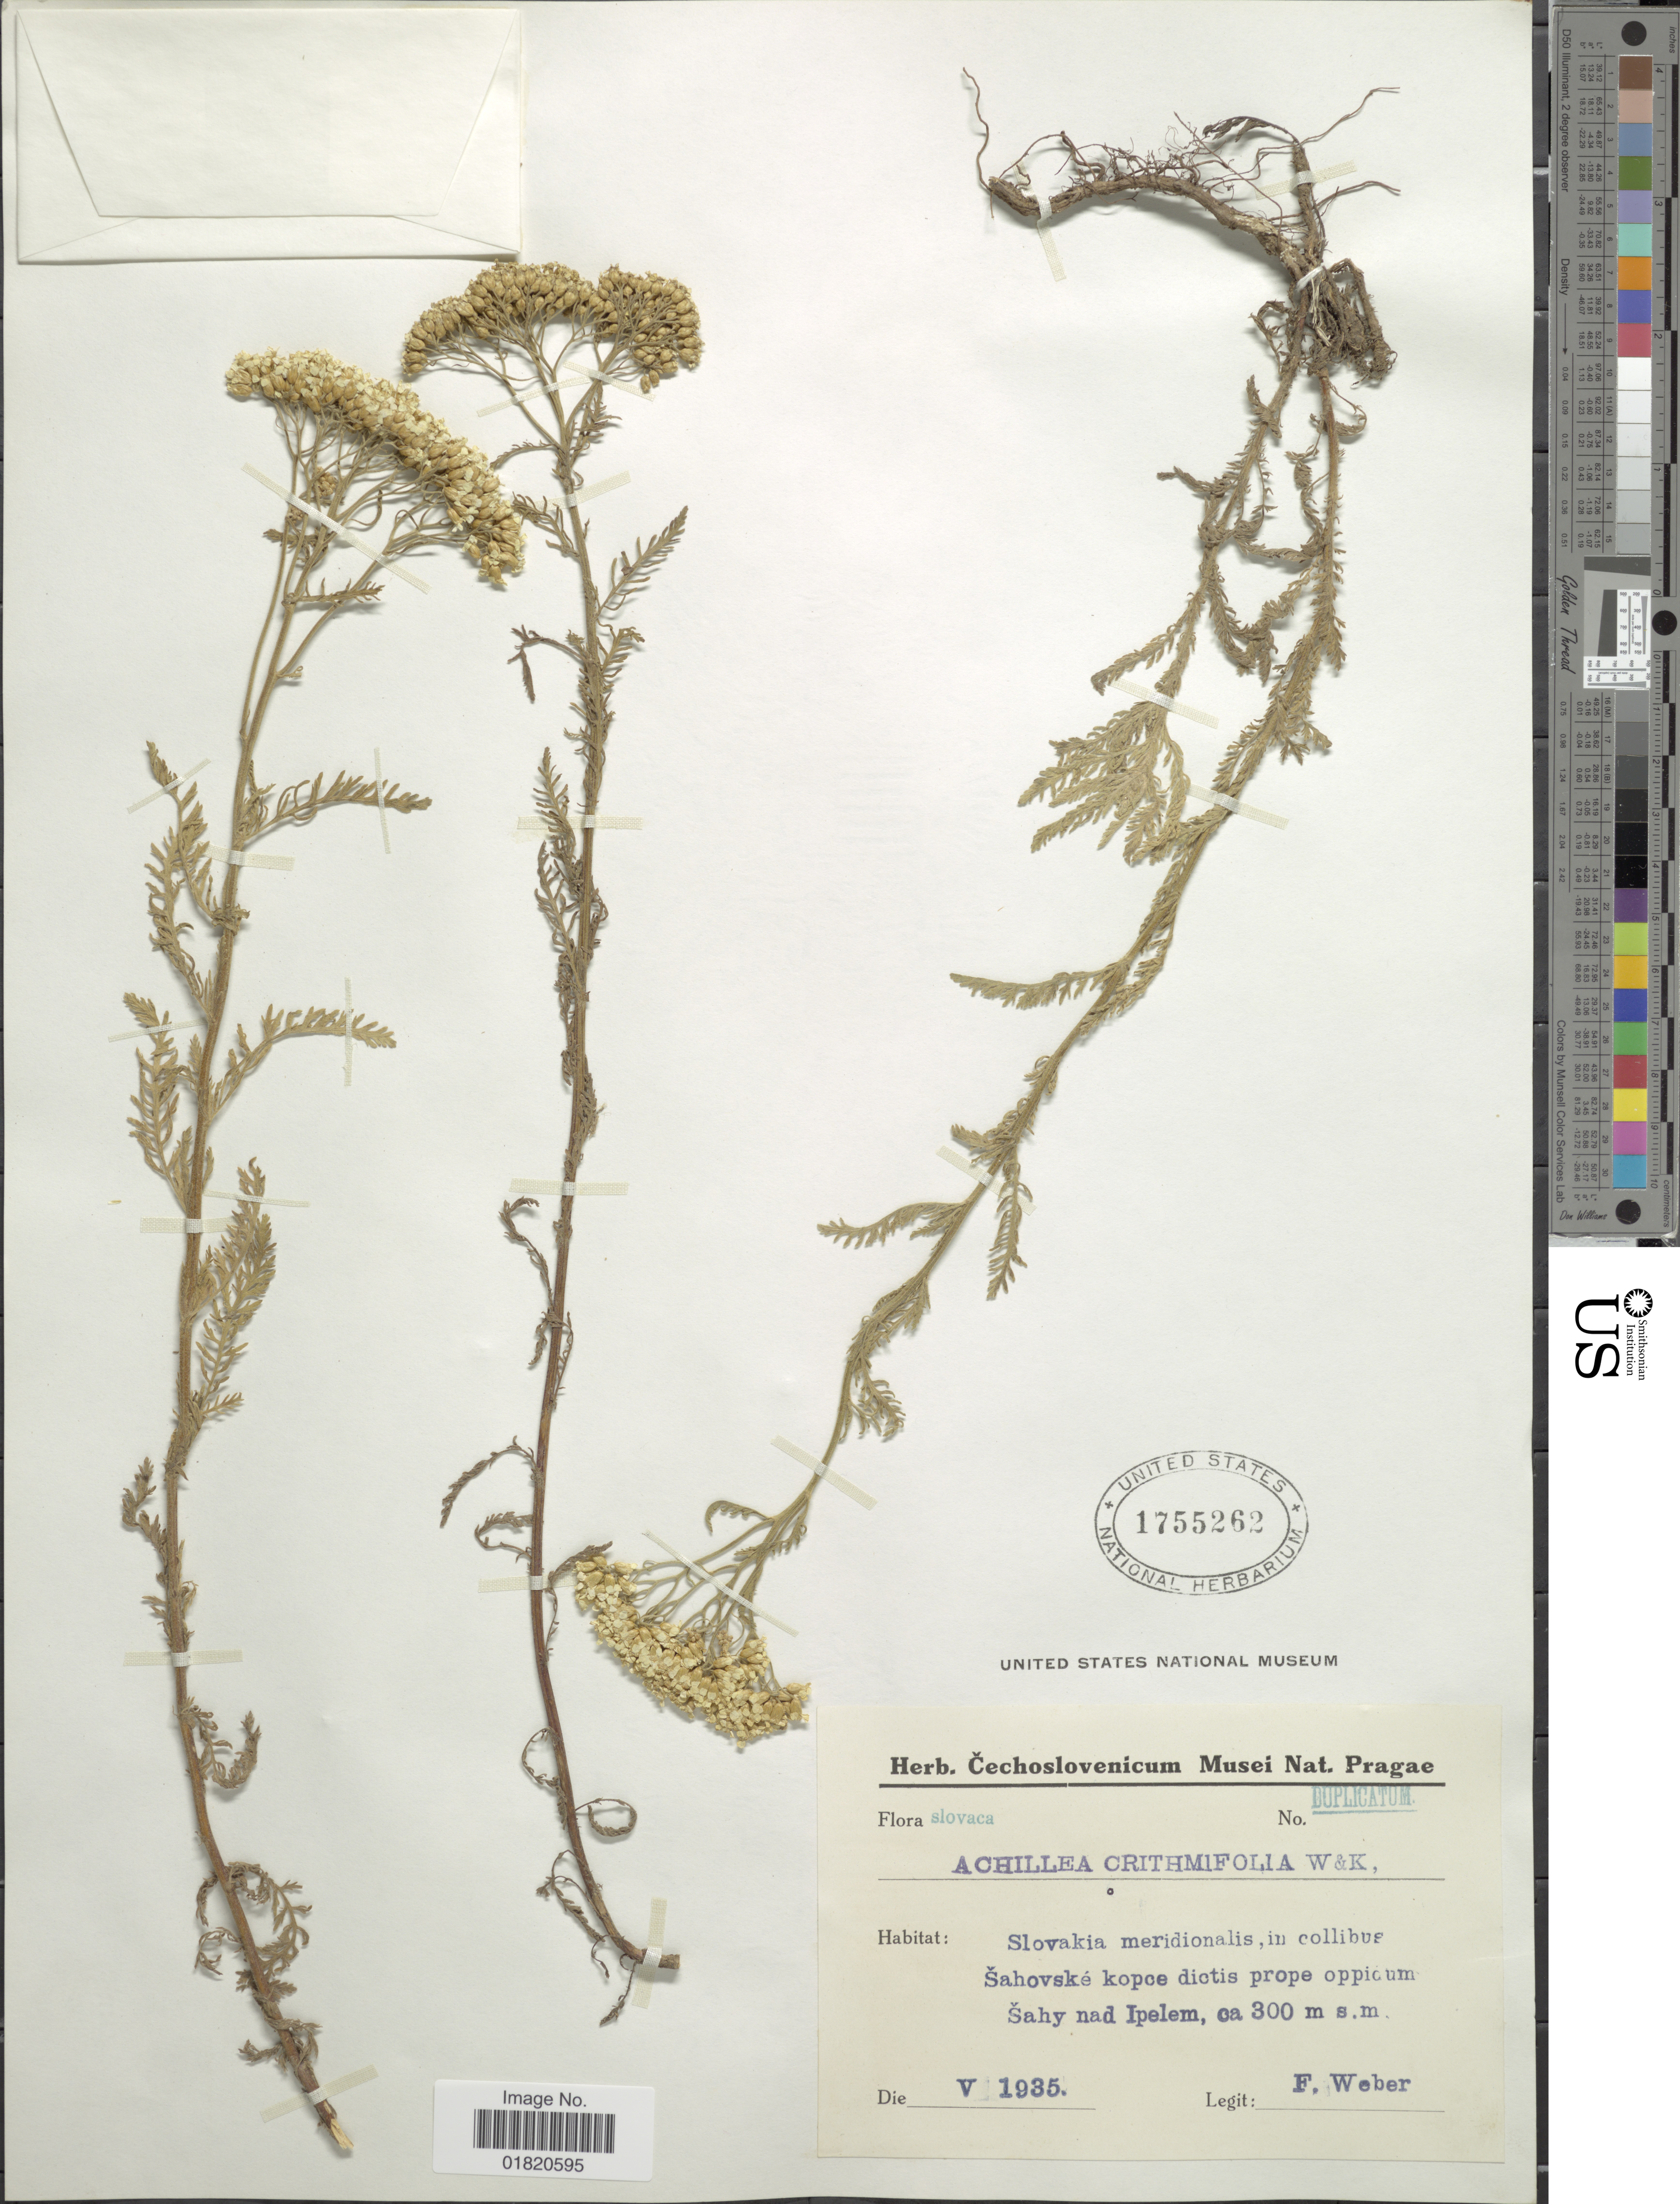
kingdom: Plantae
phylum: Tracheophyta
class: Magnoliopsida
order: Asterales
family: Asteraceae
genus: Achillea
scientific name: Achillea crithmifolia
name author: Waldst. & Kit.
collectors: F. Weber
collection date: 1935-05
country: Slovakia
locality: Slovakia meridionalis, in collibus Sahovske kopoe dictis prope oppidum Sahy nad Ipelem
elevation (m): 300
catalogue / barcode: US 1755262